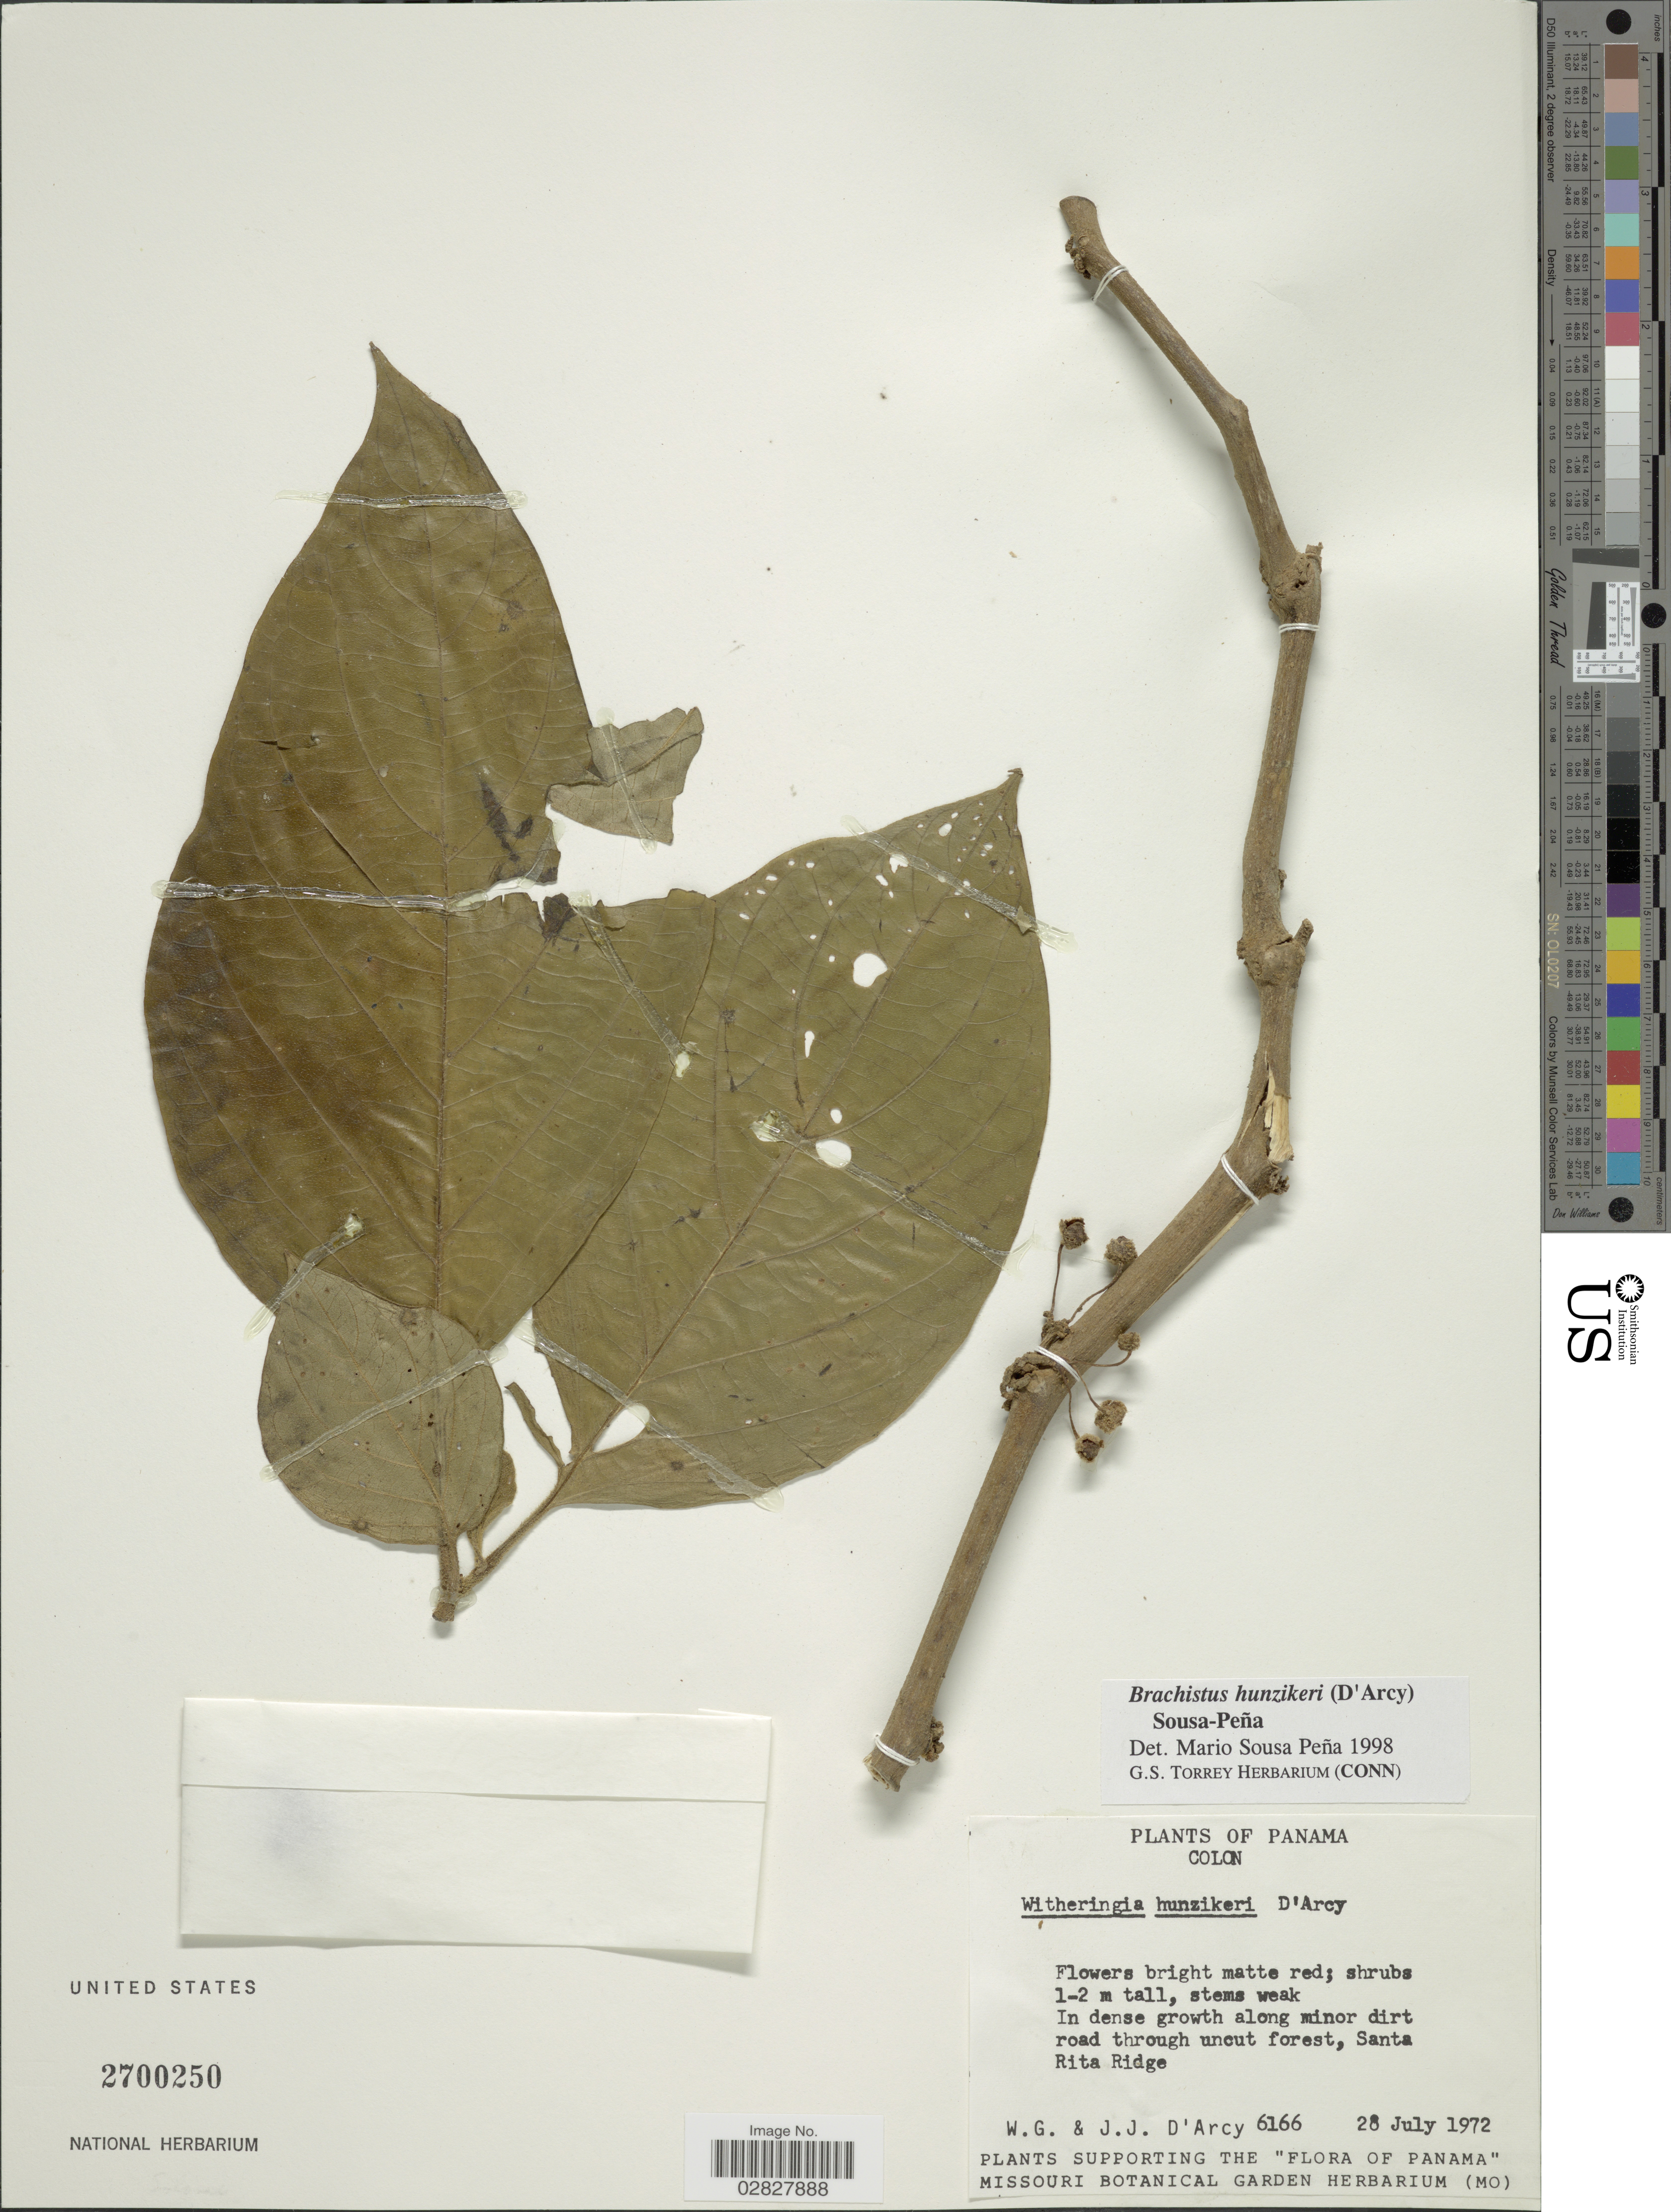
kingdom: Plantae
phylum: Tracheophyta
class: Magnoliopsida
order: Solanales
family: Solanaceae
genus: Brachistus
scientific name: Brachistus hunzikeri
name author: (D'Arcy) Sousa-Peña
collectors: W. G. D'Arcy & J. J. D'Arcy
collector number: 6166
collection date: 1972-07-28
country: Panama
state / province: Colón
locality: Colon, In dense growth along minor dirt road through uncut forest, Santa Rita Ridge.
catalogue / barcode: US 2700250